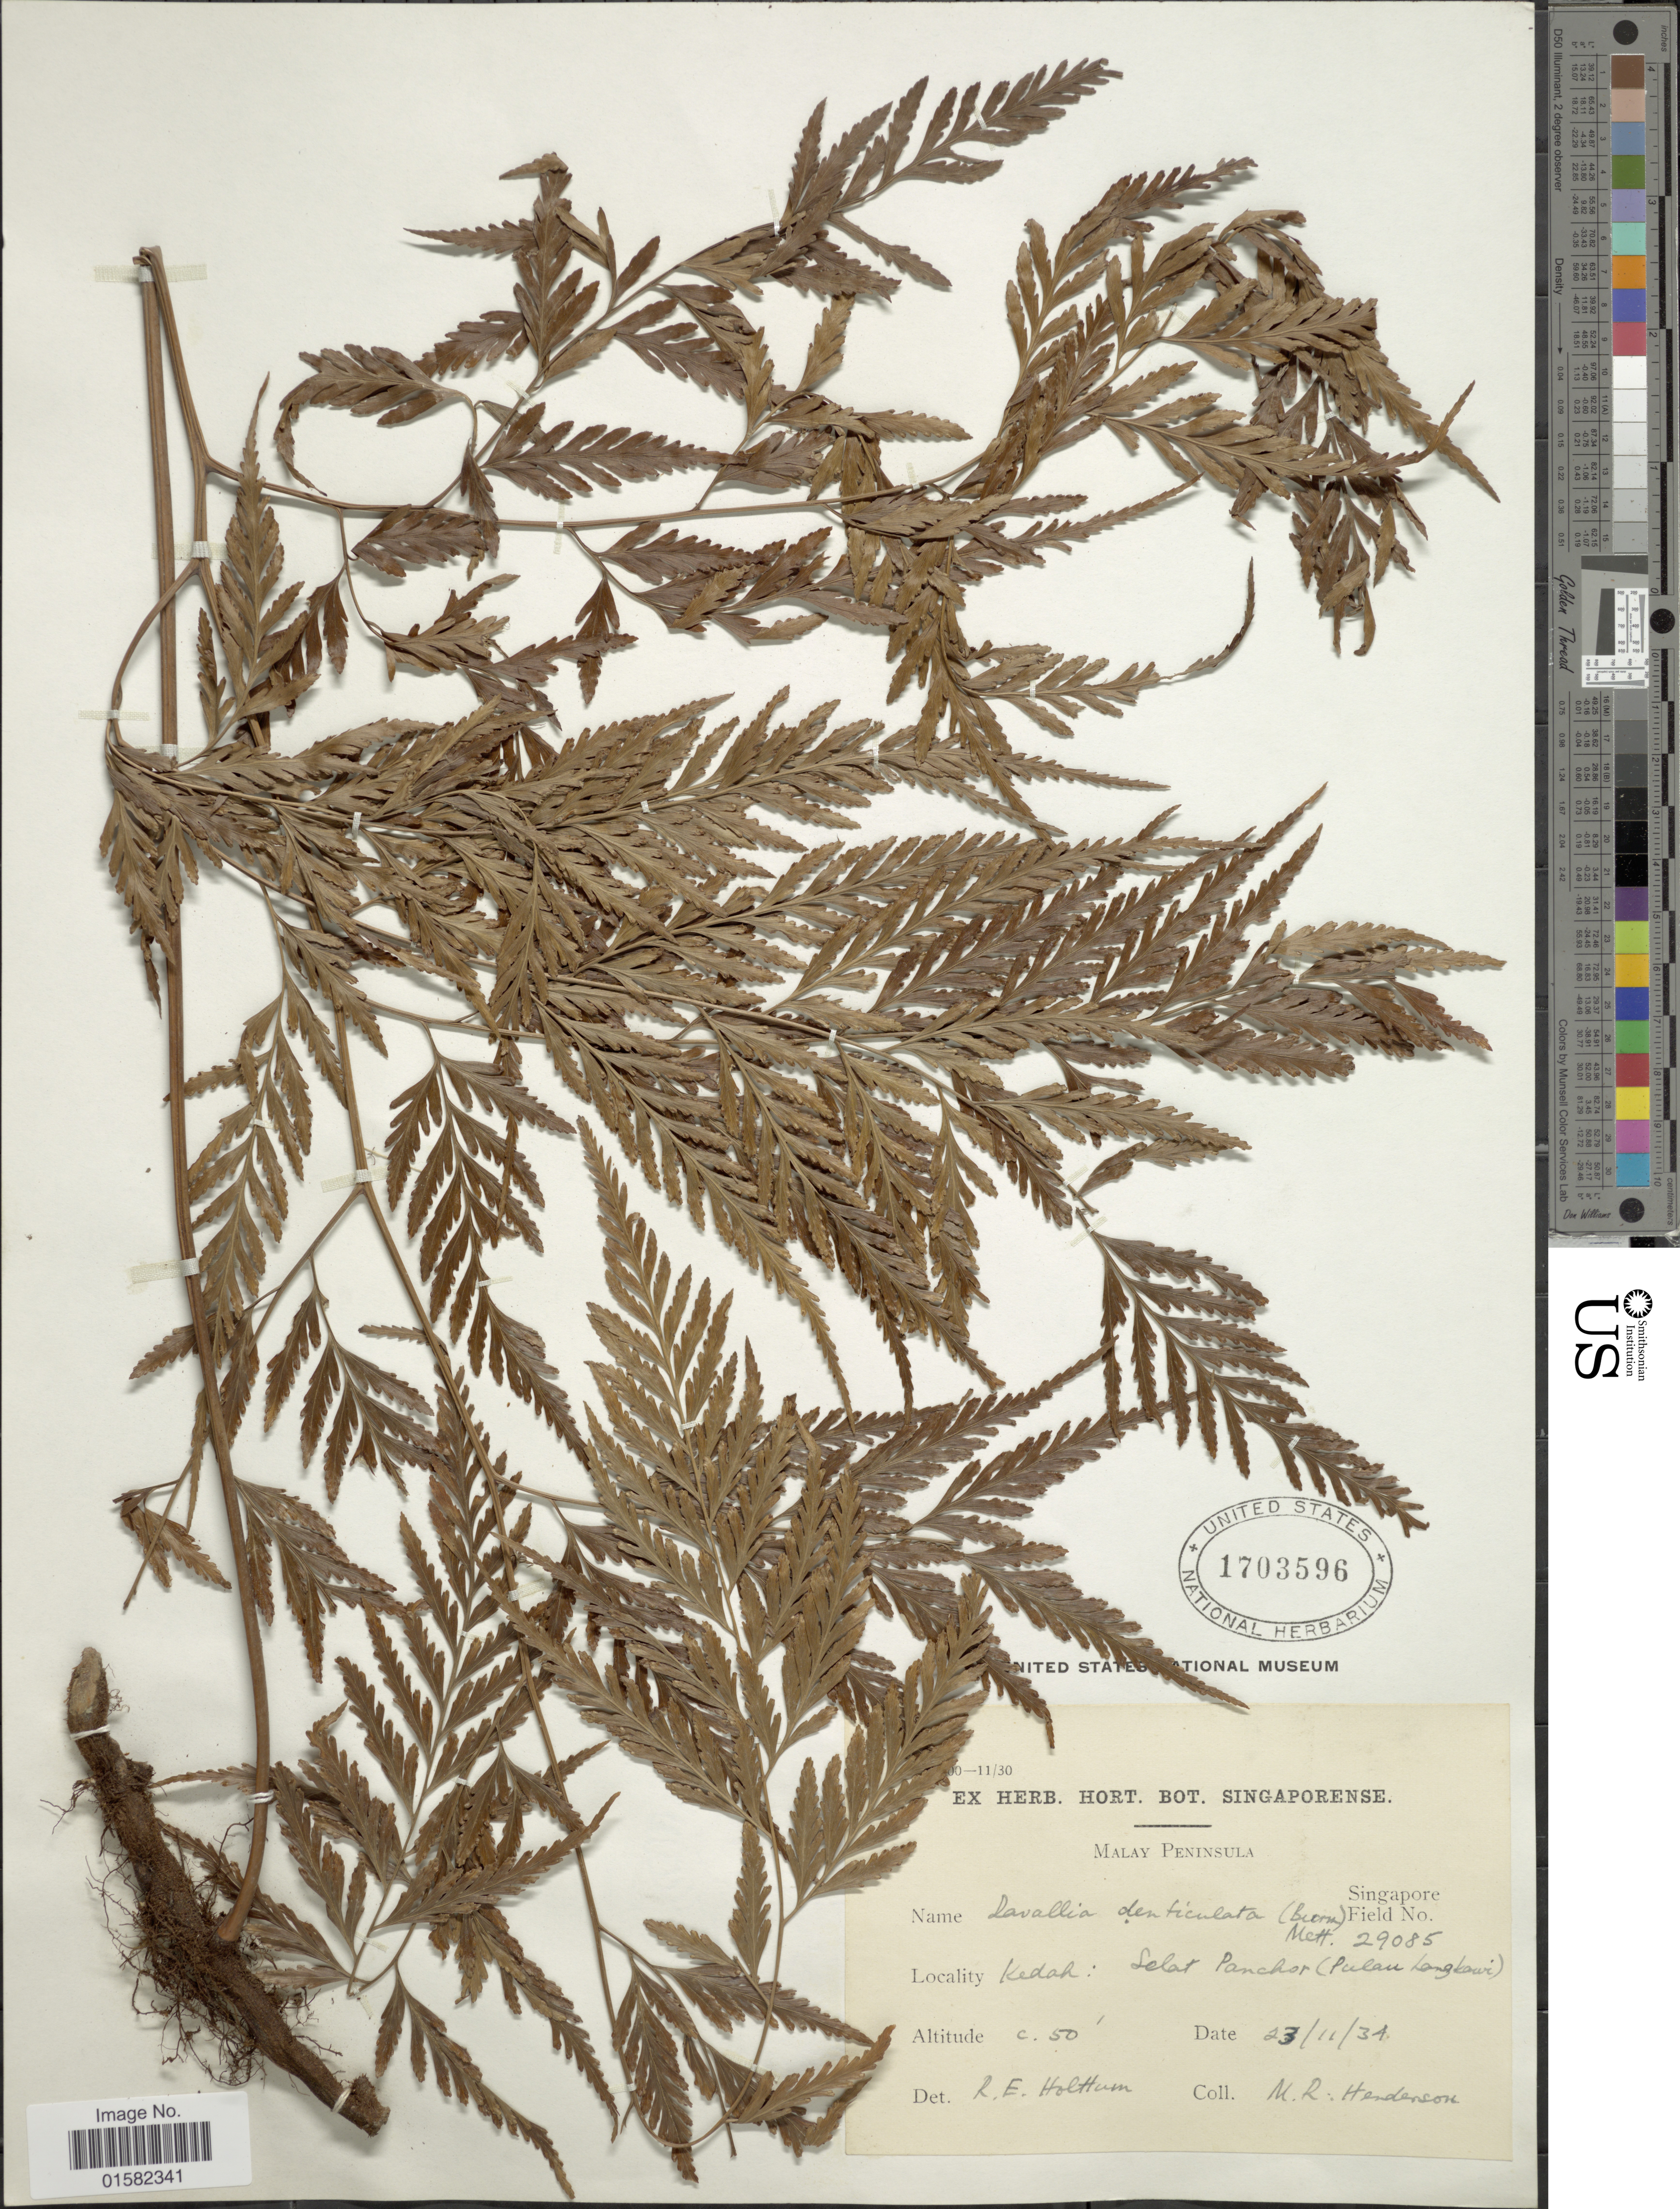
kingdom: Plantae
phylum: Tracheophyta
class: Polypodiopsida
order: Polypodiales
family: Davalliaceae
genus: Wibelia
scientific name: Wibelia denticulata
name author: (Burm. f.) M. Kato & Tsutsumi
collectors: M. Henderson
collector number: Singapore Field 29085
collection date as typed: Transcribed d/m/y: 23/11/34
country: Malaysia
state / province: Kedah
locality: Malay Peninsula, Kedah: Selat Panchor (Pulan Langkawi)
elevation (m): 15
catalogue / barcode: US 1703596